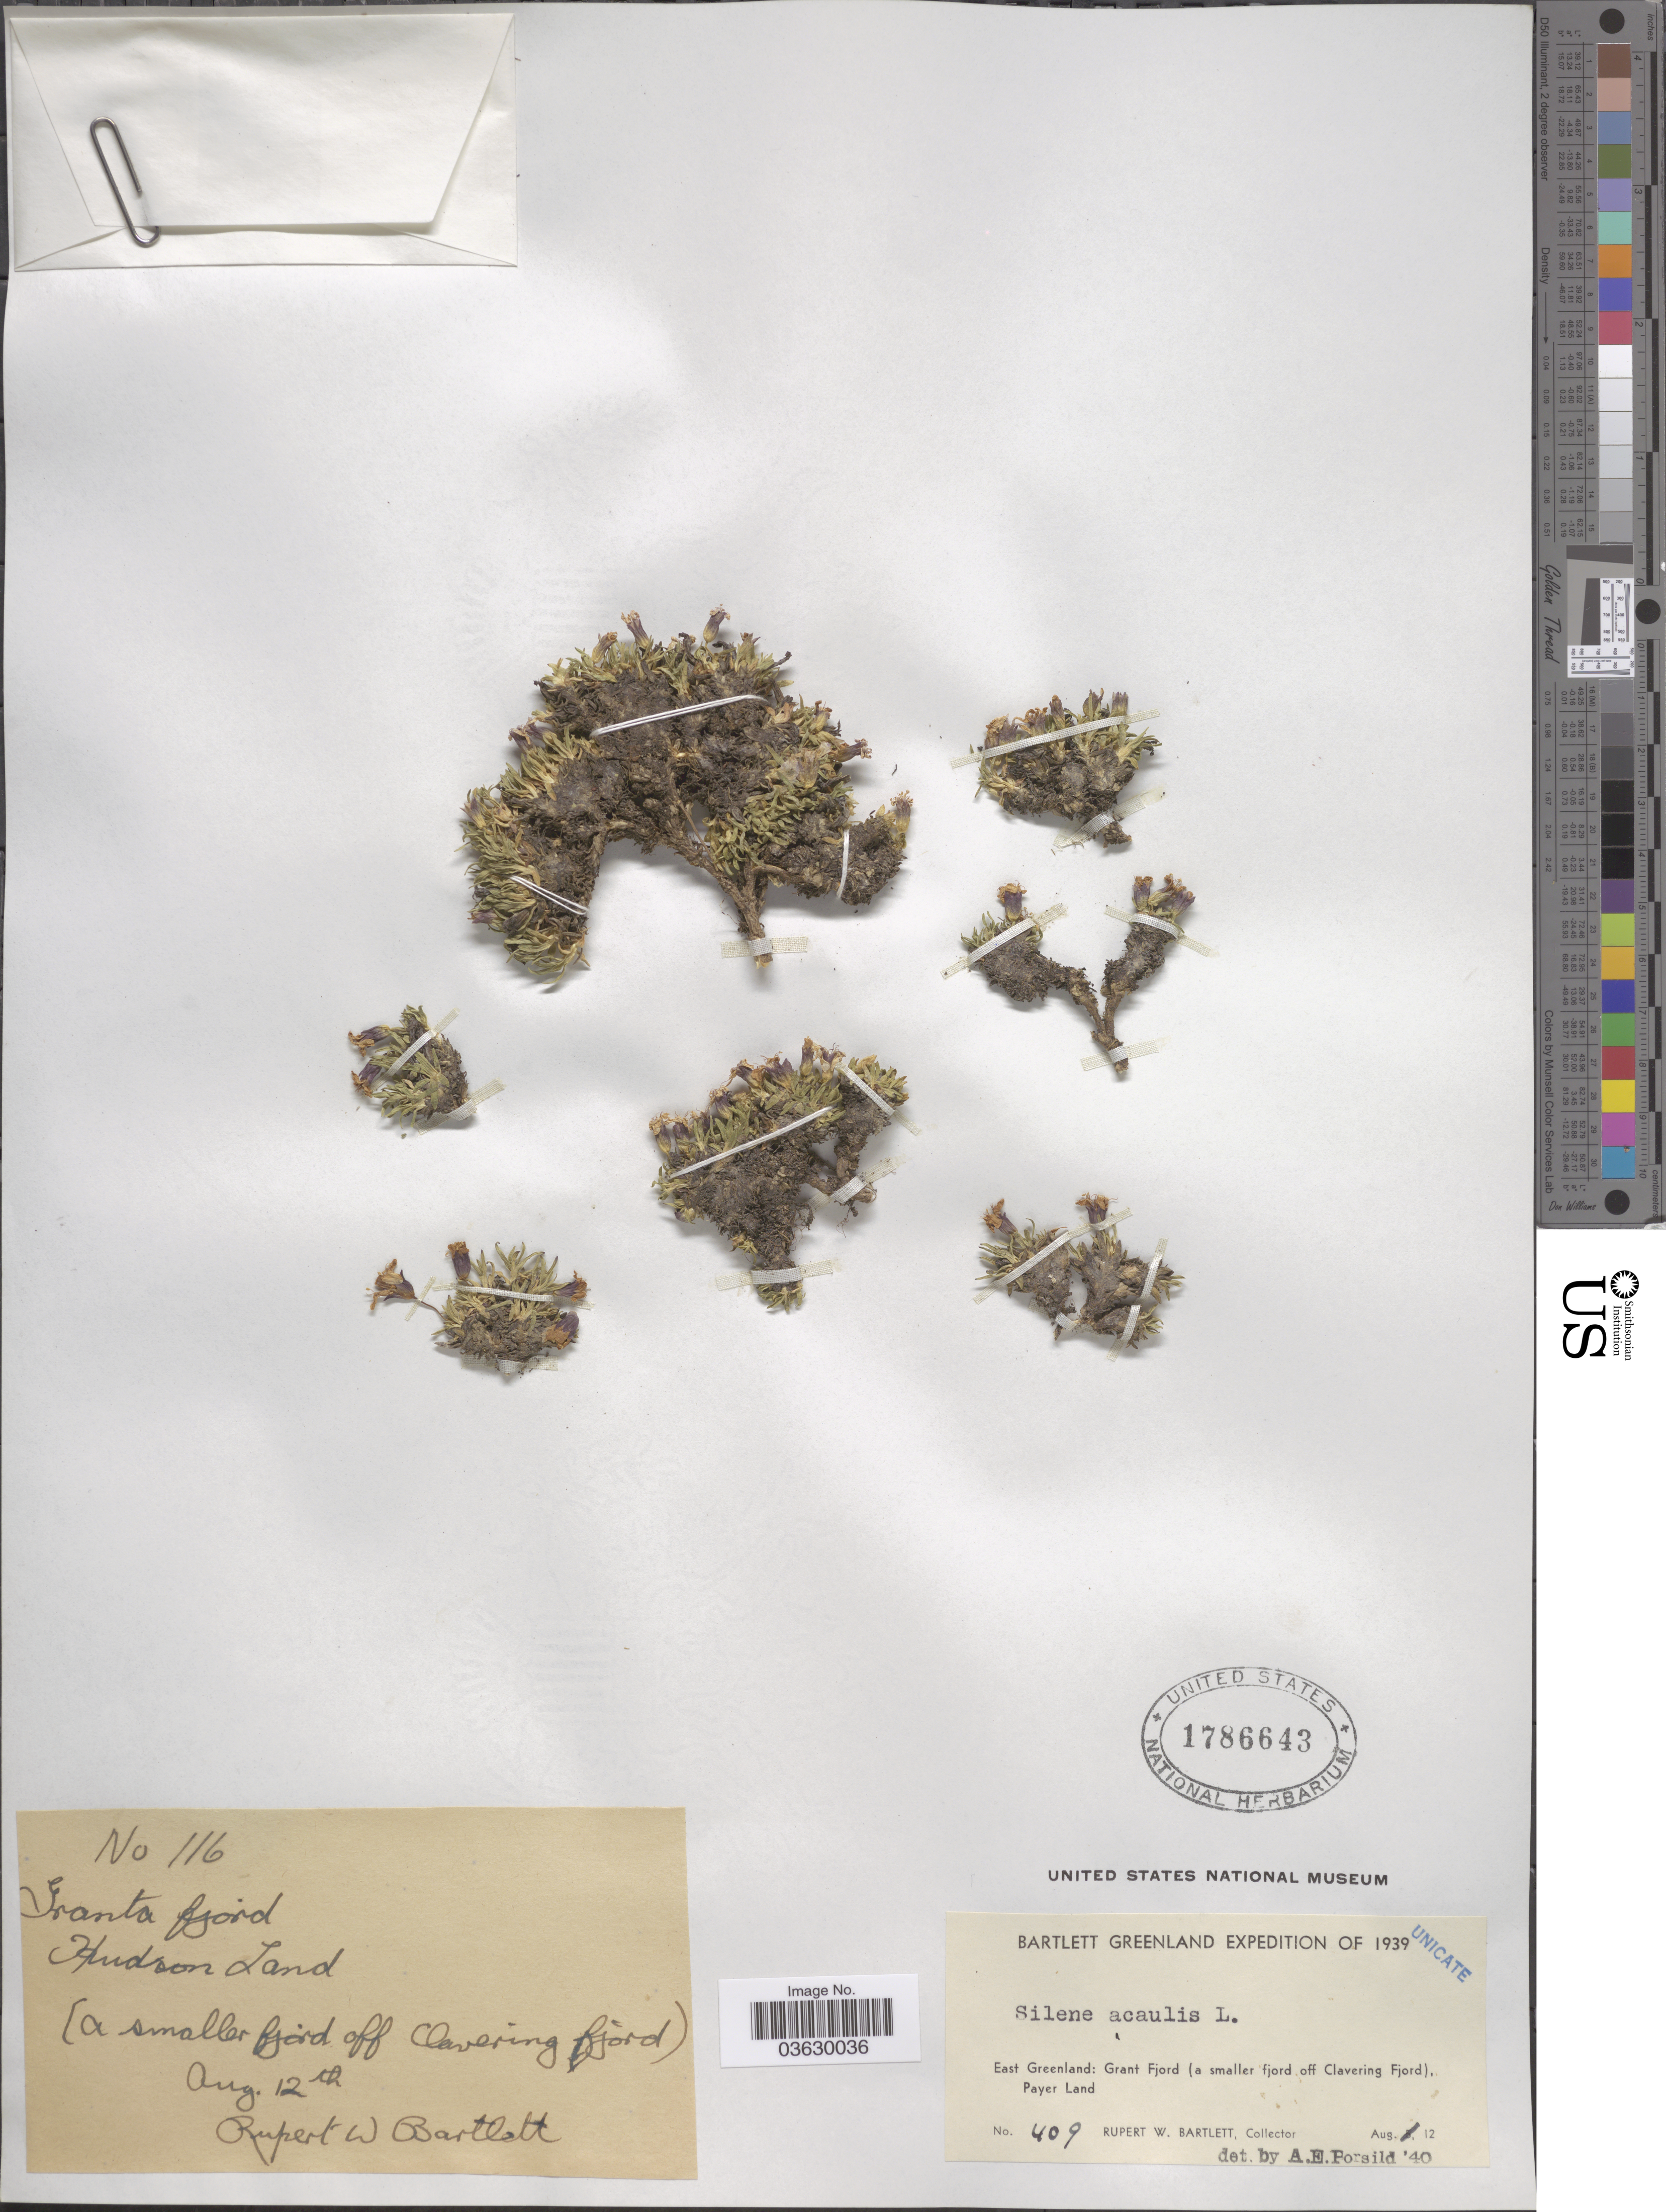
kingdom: Plantae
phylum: Tracheophyta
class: Magnoliopsida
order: Caryophyllales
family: Caryophyllaceae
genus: Silene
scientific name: Silene acaulis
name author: (L.) Jacq.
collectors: R. W. Bartlett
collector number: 116/409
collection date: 1939-08-12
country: Greenland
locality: East Greenland: Grant Fjord (a smaller fjord off Clavering Fjord), Payer Land. Granta fjord. Hudson Land.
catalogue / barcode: US 1786643